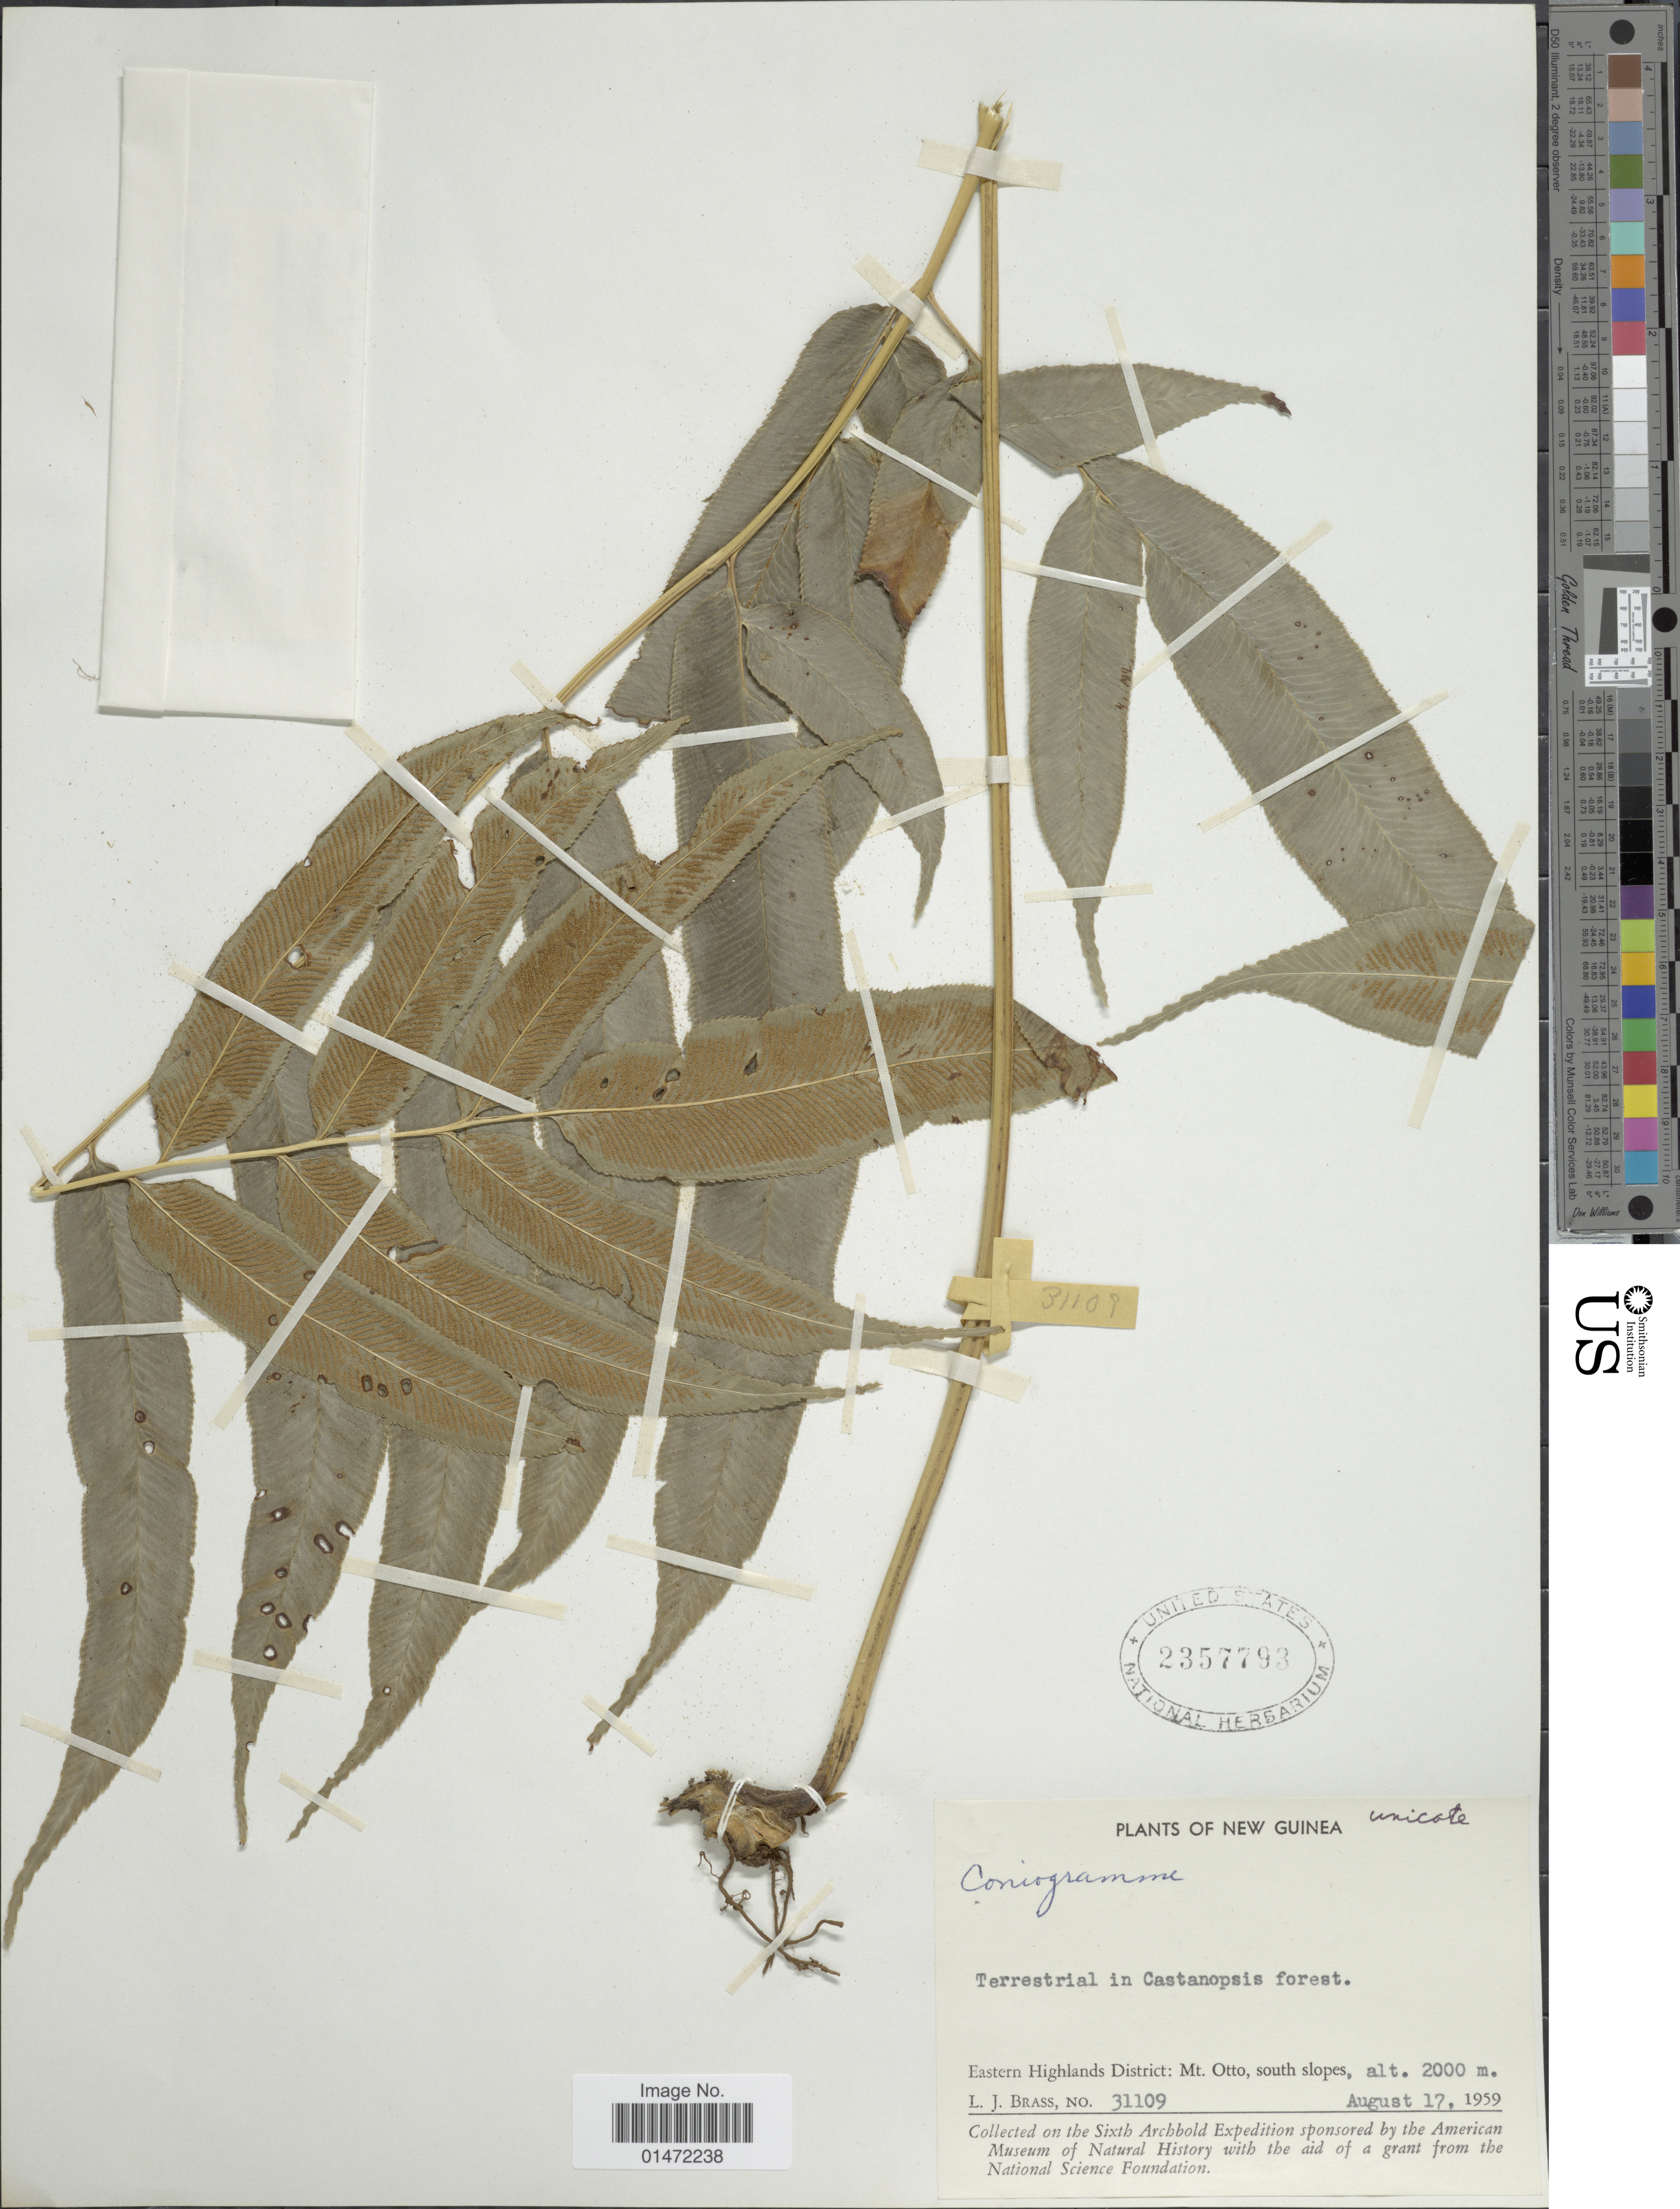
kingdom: Plantae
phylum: Tracheophyta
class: Polypodiopsida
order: Polypodiales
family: Pteridaceae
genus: Coniogramme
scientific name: Coniogramme sp.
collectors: L. J. Brass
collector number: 31109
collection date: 1959-08-17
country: Papua New Guinea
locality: New Guinea. Eastern Highlands District: Mt. Otto, south slopes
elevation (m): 2000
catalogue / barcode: US 2357793